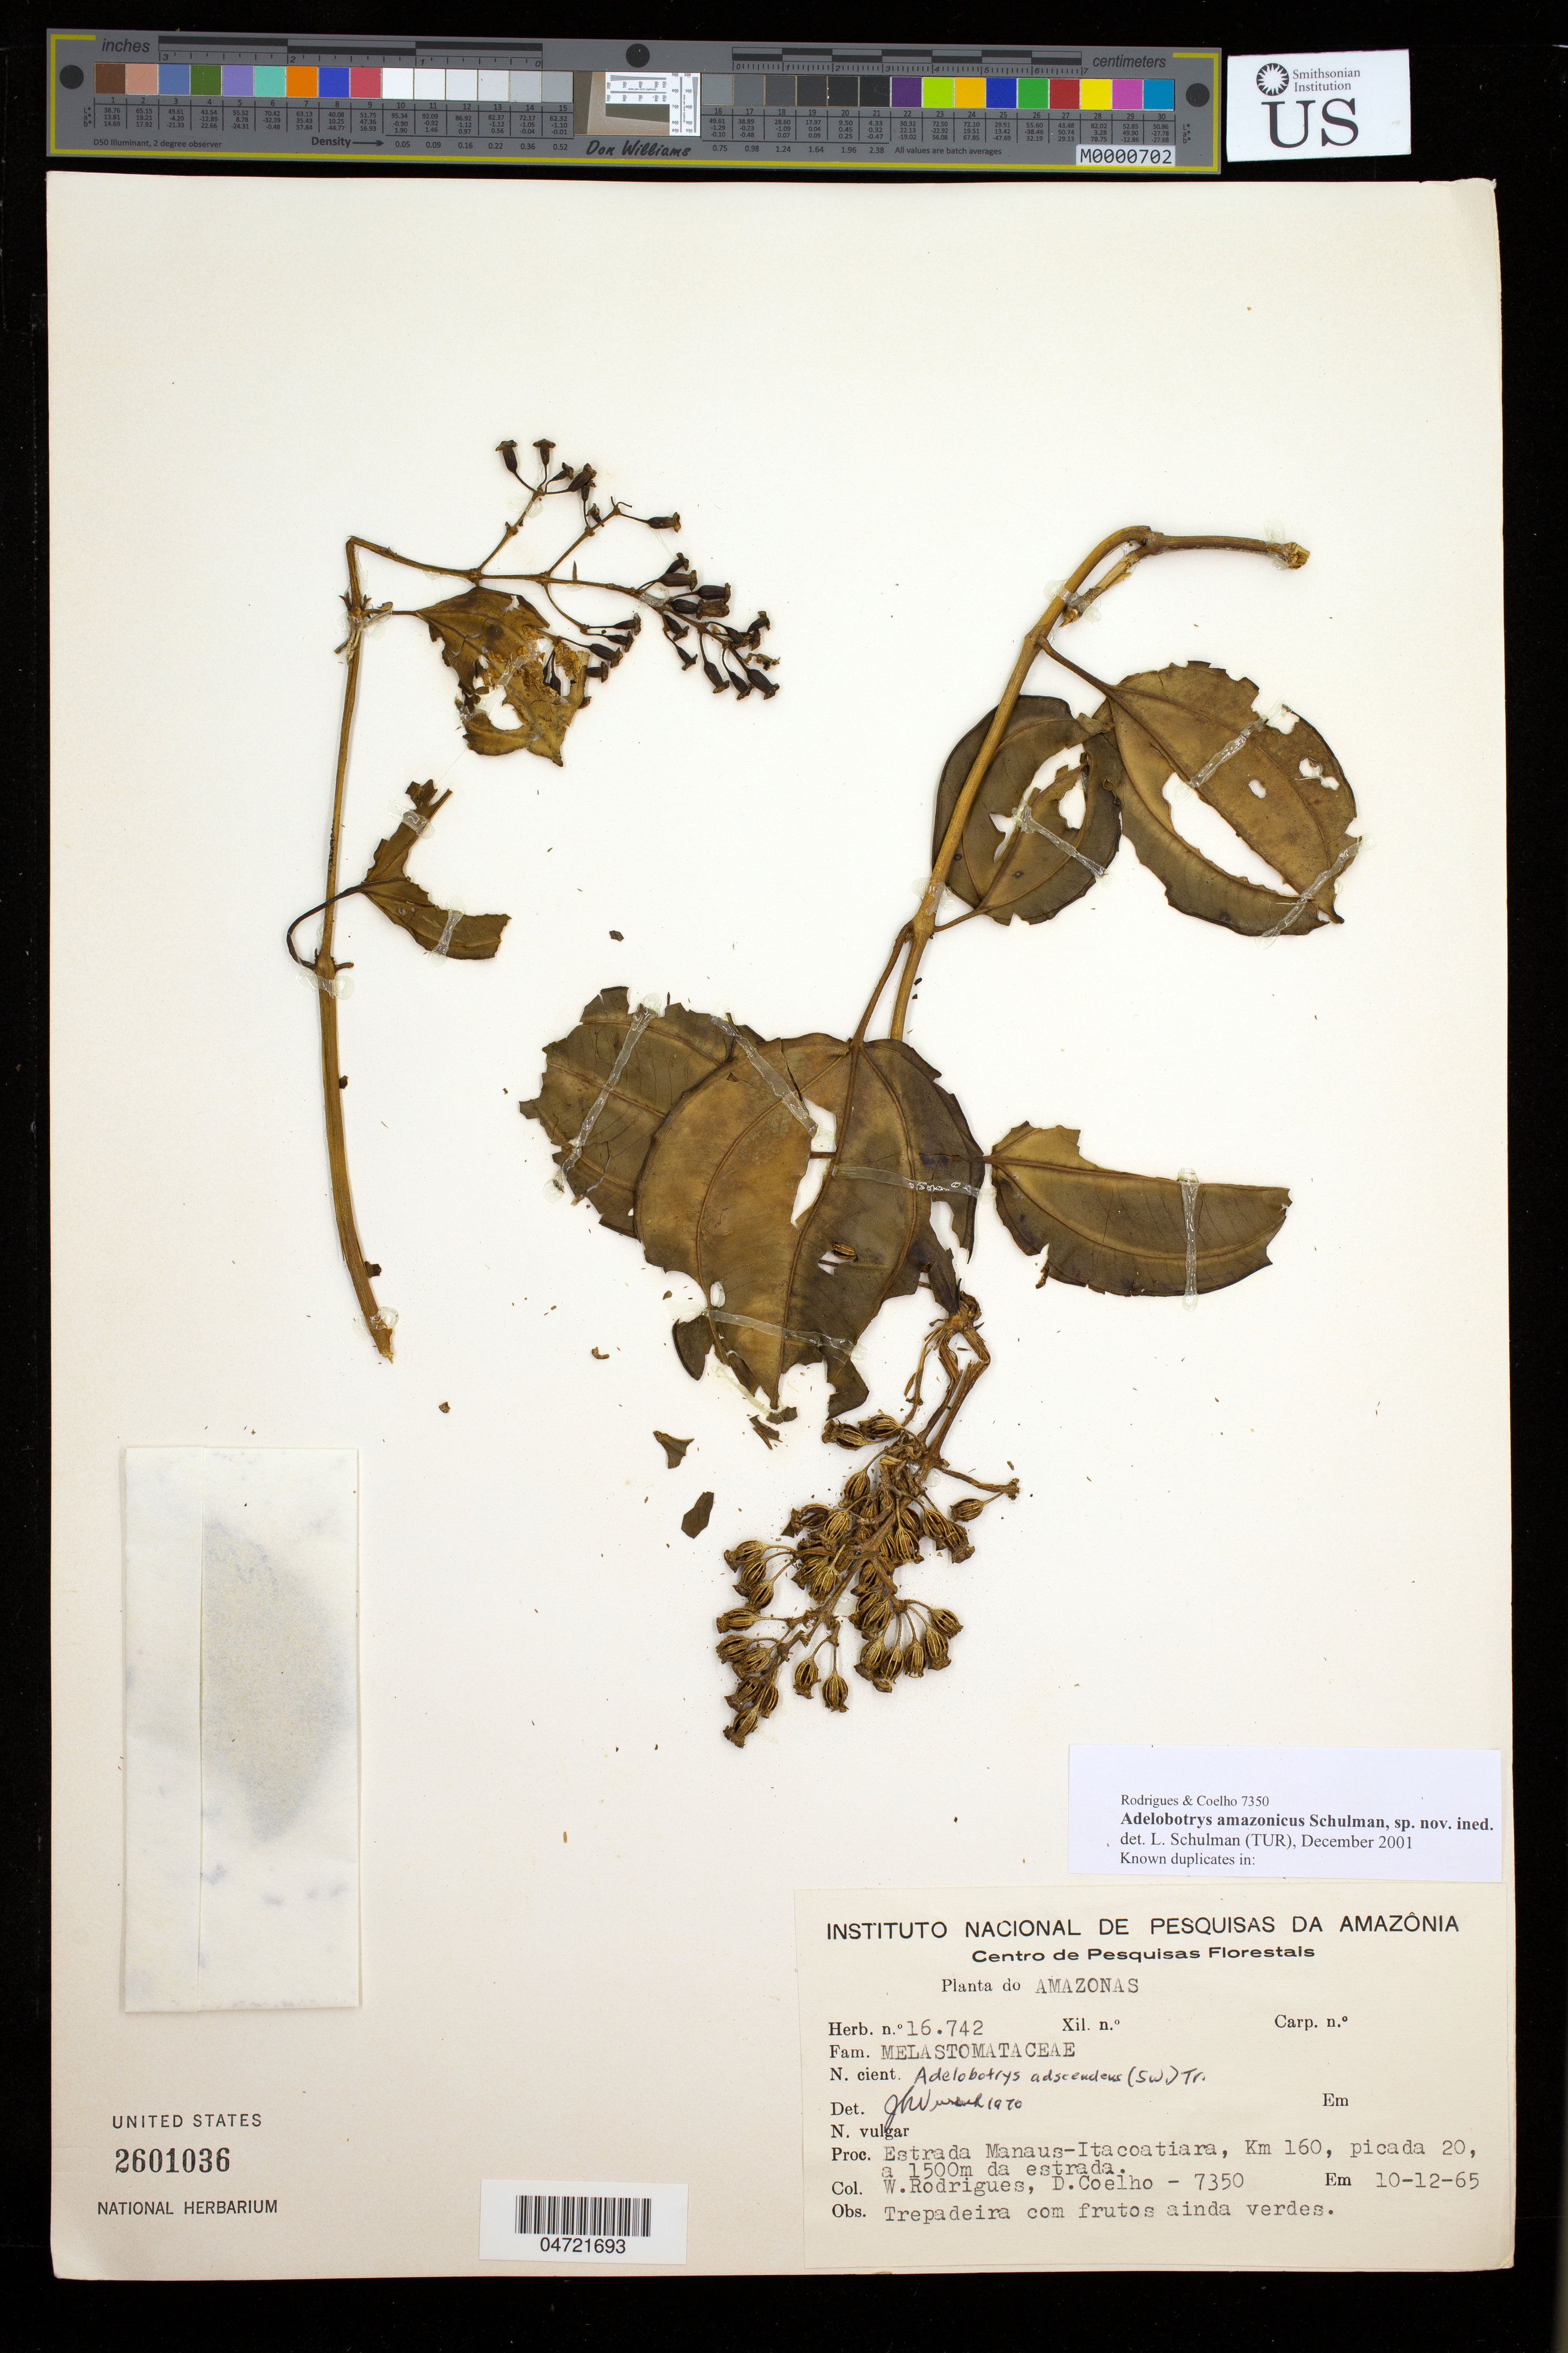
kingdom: Plantae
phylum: Tracheophyta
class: Magnoliopsida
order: Myrtales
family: Melastomataceae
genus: Adelobotrys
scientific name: Adelobotrys sp. nov.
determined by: Schulman, Leif, (TUR), University of Turku (FINLAND)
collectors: W. A. Rodrigues & D. Coelho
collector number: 7350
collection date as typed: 12 Oct 1965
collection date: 1965-10-12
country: Brazil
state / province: Amazonas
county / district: Manaus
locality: Estrada Manaus-Itacoatiara, Km 160, picada 20.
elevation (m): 1500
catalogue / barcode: US 2601036